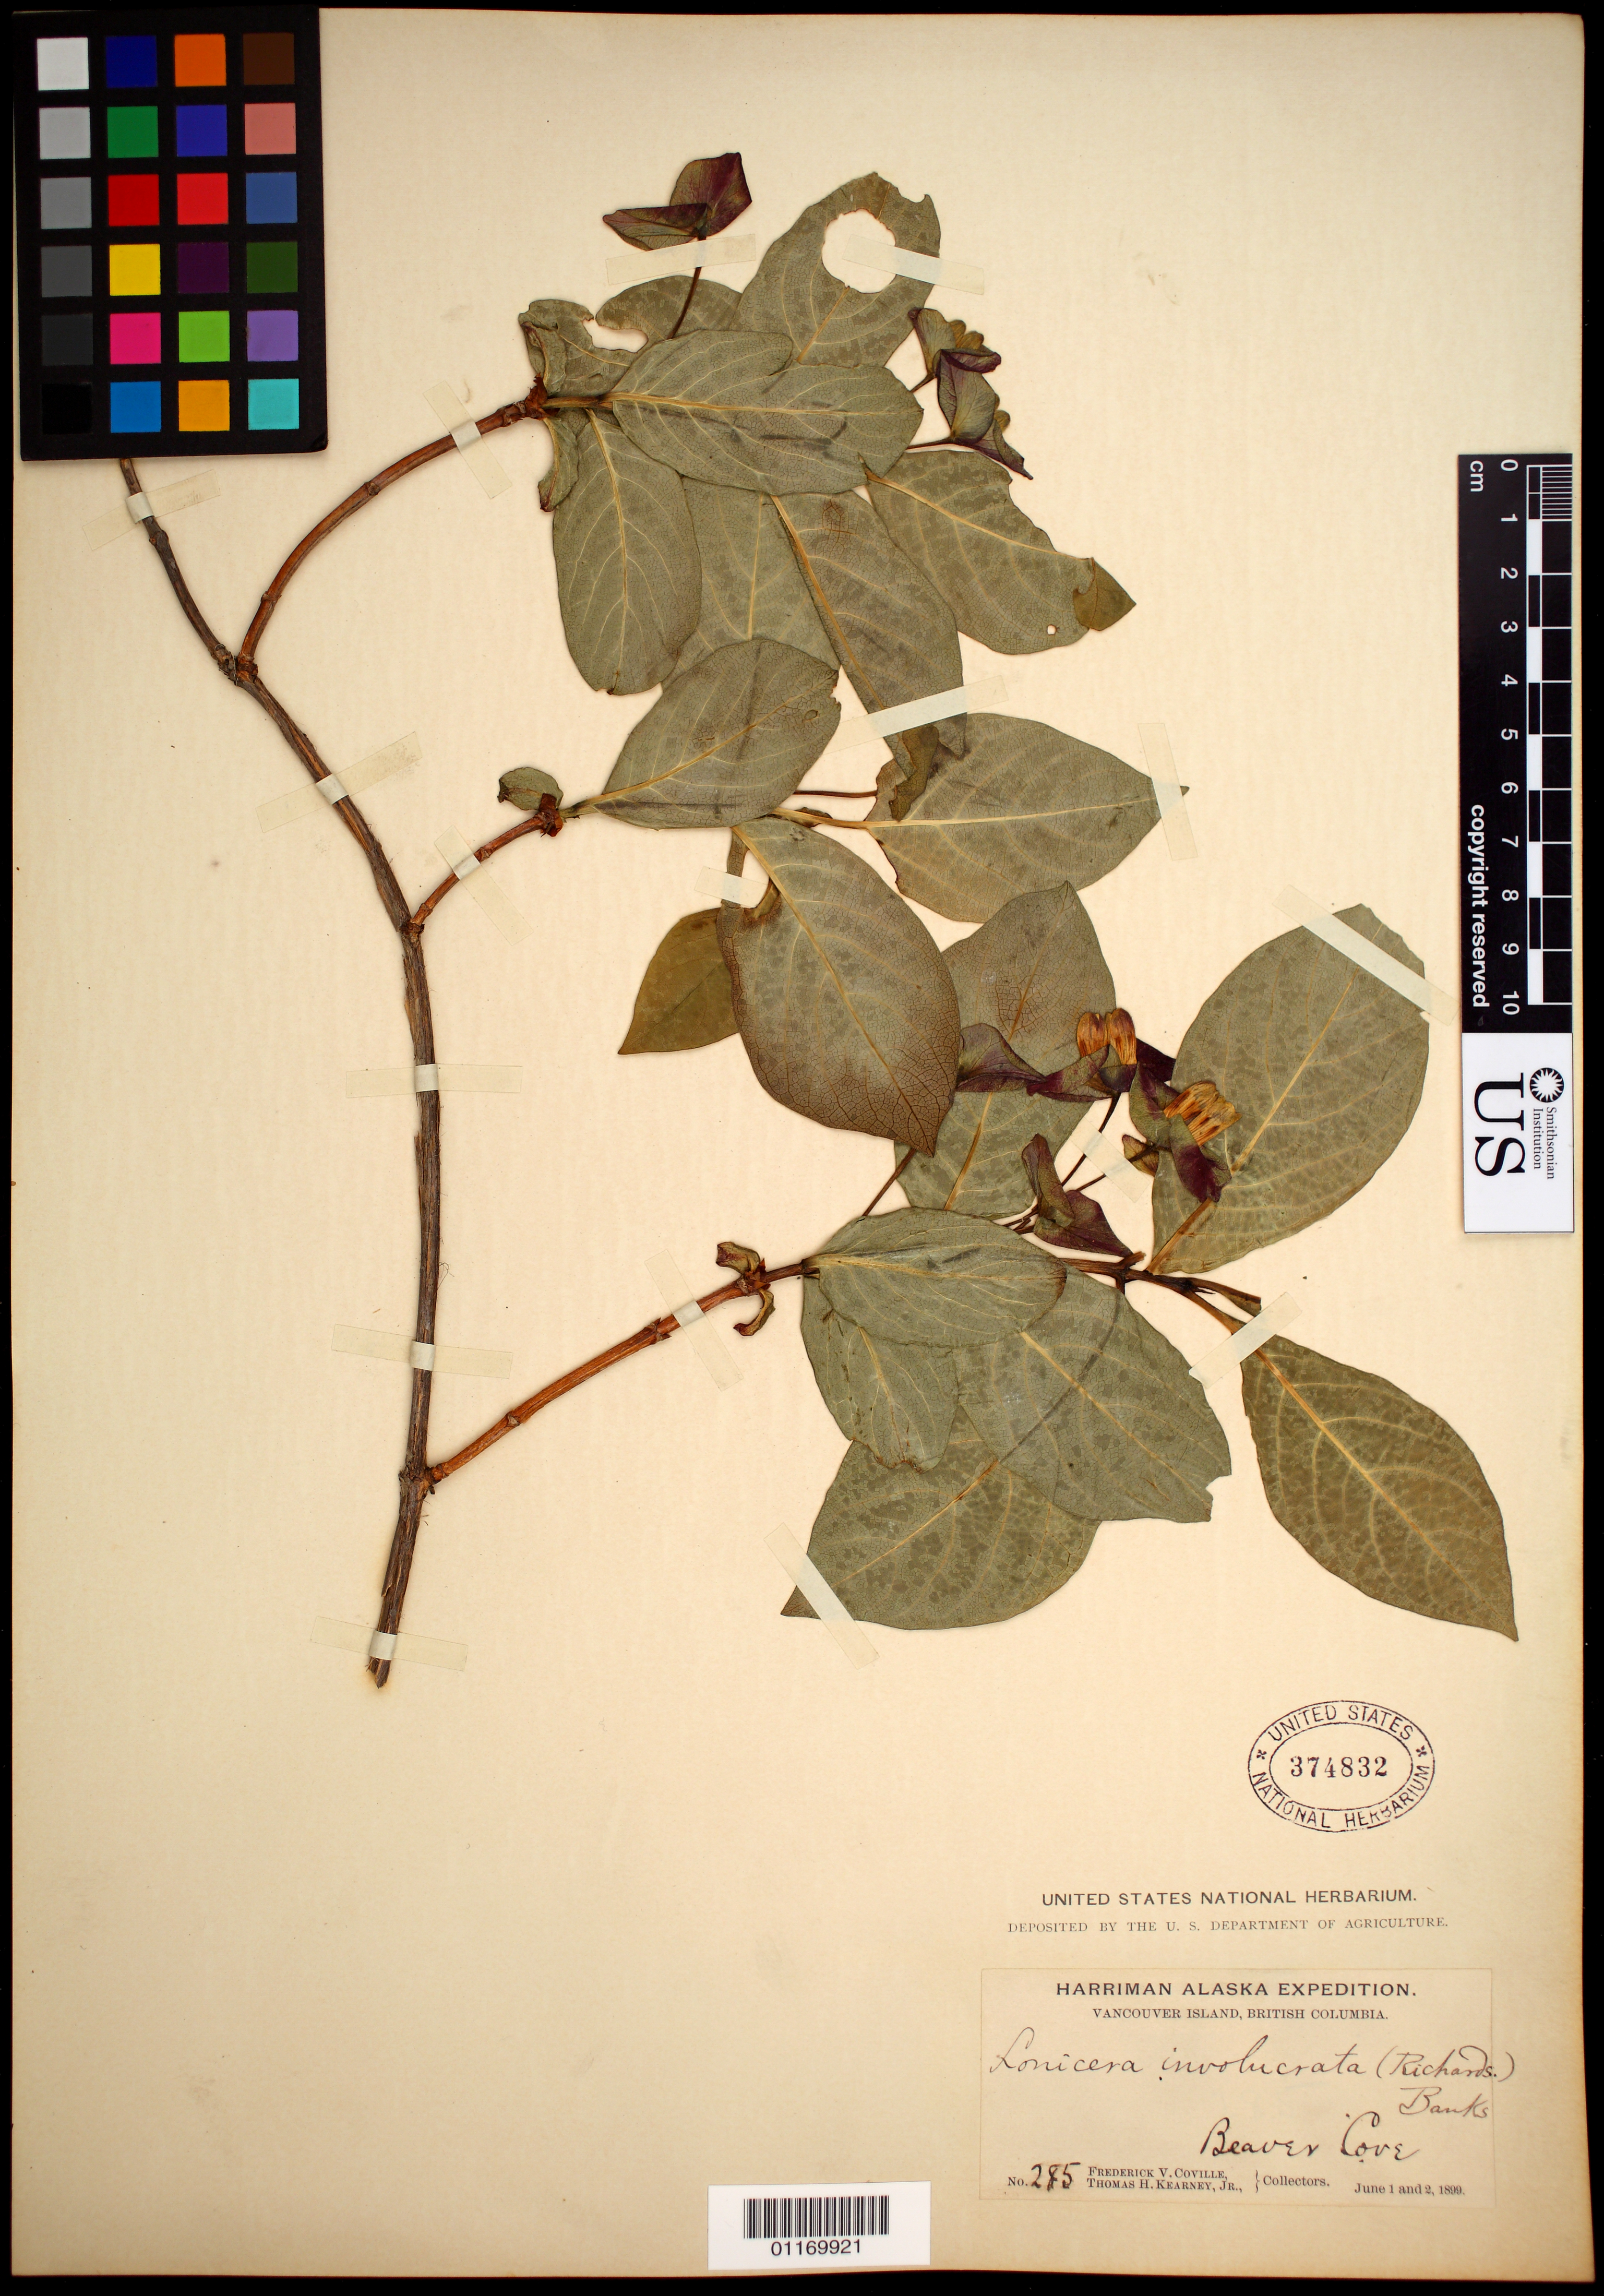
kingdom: Plantae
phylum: Tracheophyta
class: Magnoliopsida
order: Dipsacales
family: Caprifoliaceae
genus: Lonicera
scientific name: Lonicera involucrata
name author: (Richardson) Banks ex Spreng.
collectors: F. V. Coville & T. H. Kearney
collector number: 285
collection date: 1899-06-01,1899-06-02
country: Canada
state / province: British Columbia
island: Vancouver Island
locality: Vancouver Island, Beaver Cove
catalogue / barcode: US 374832